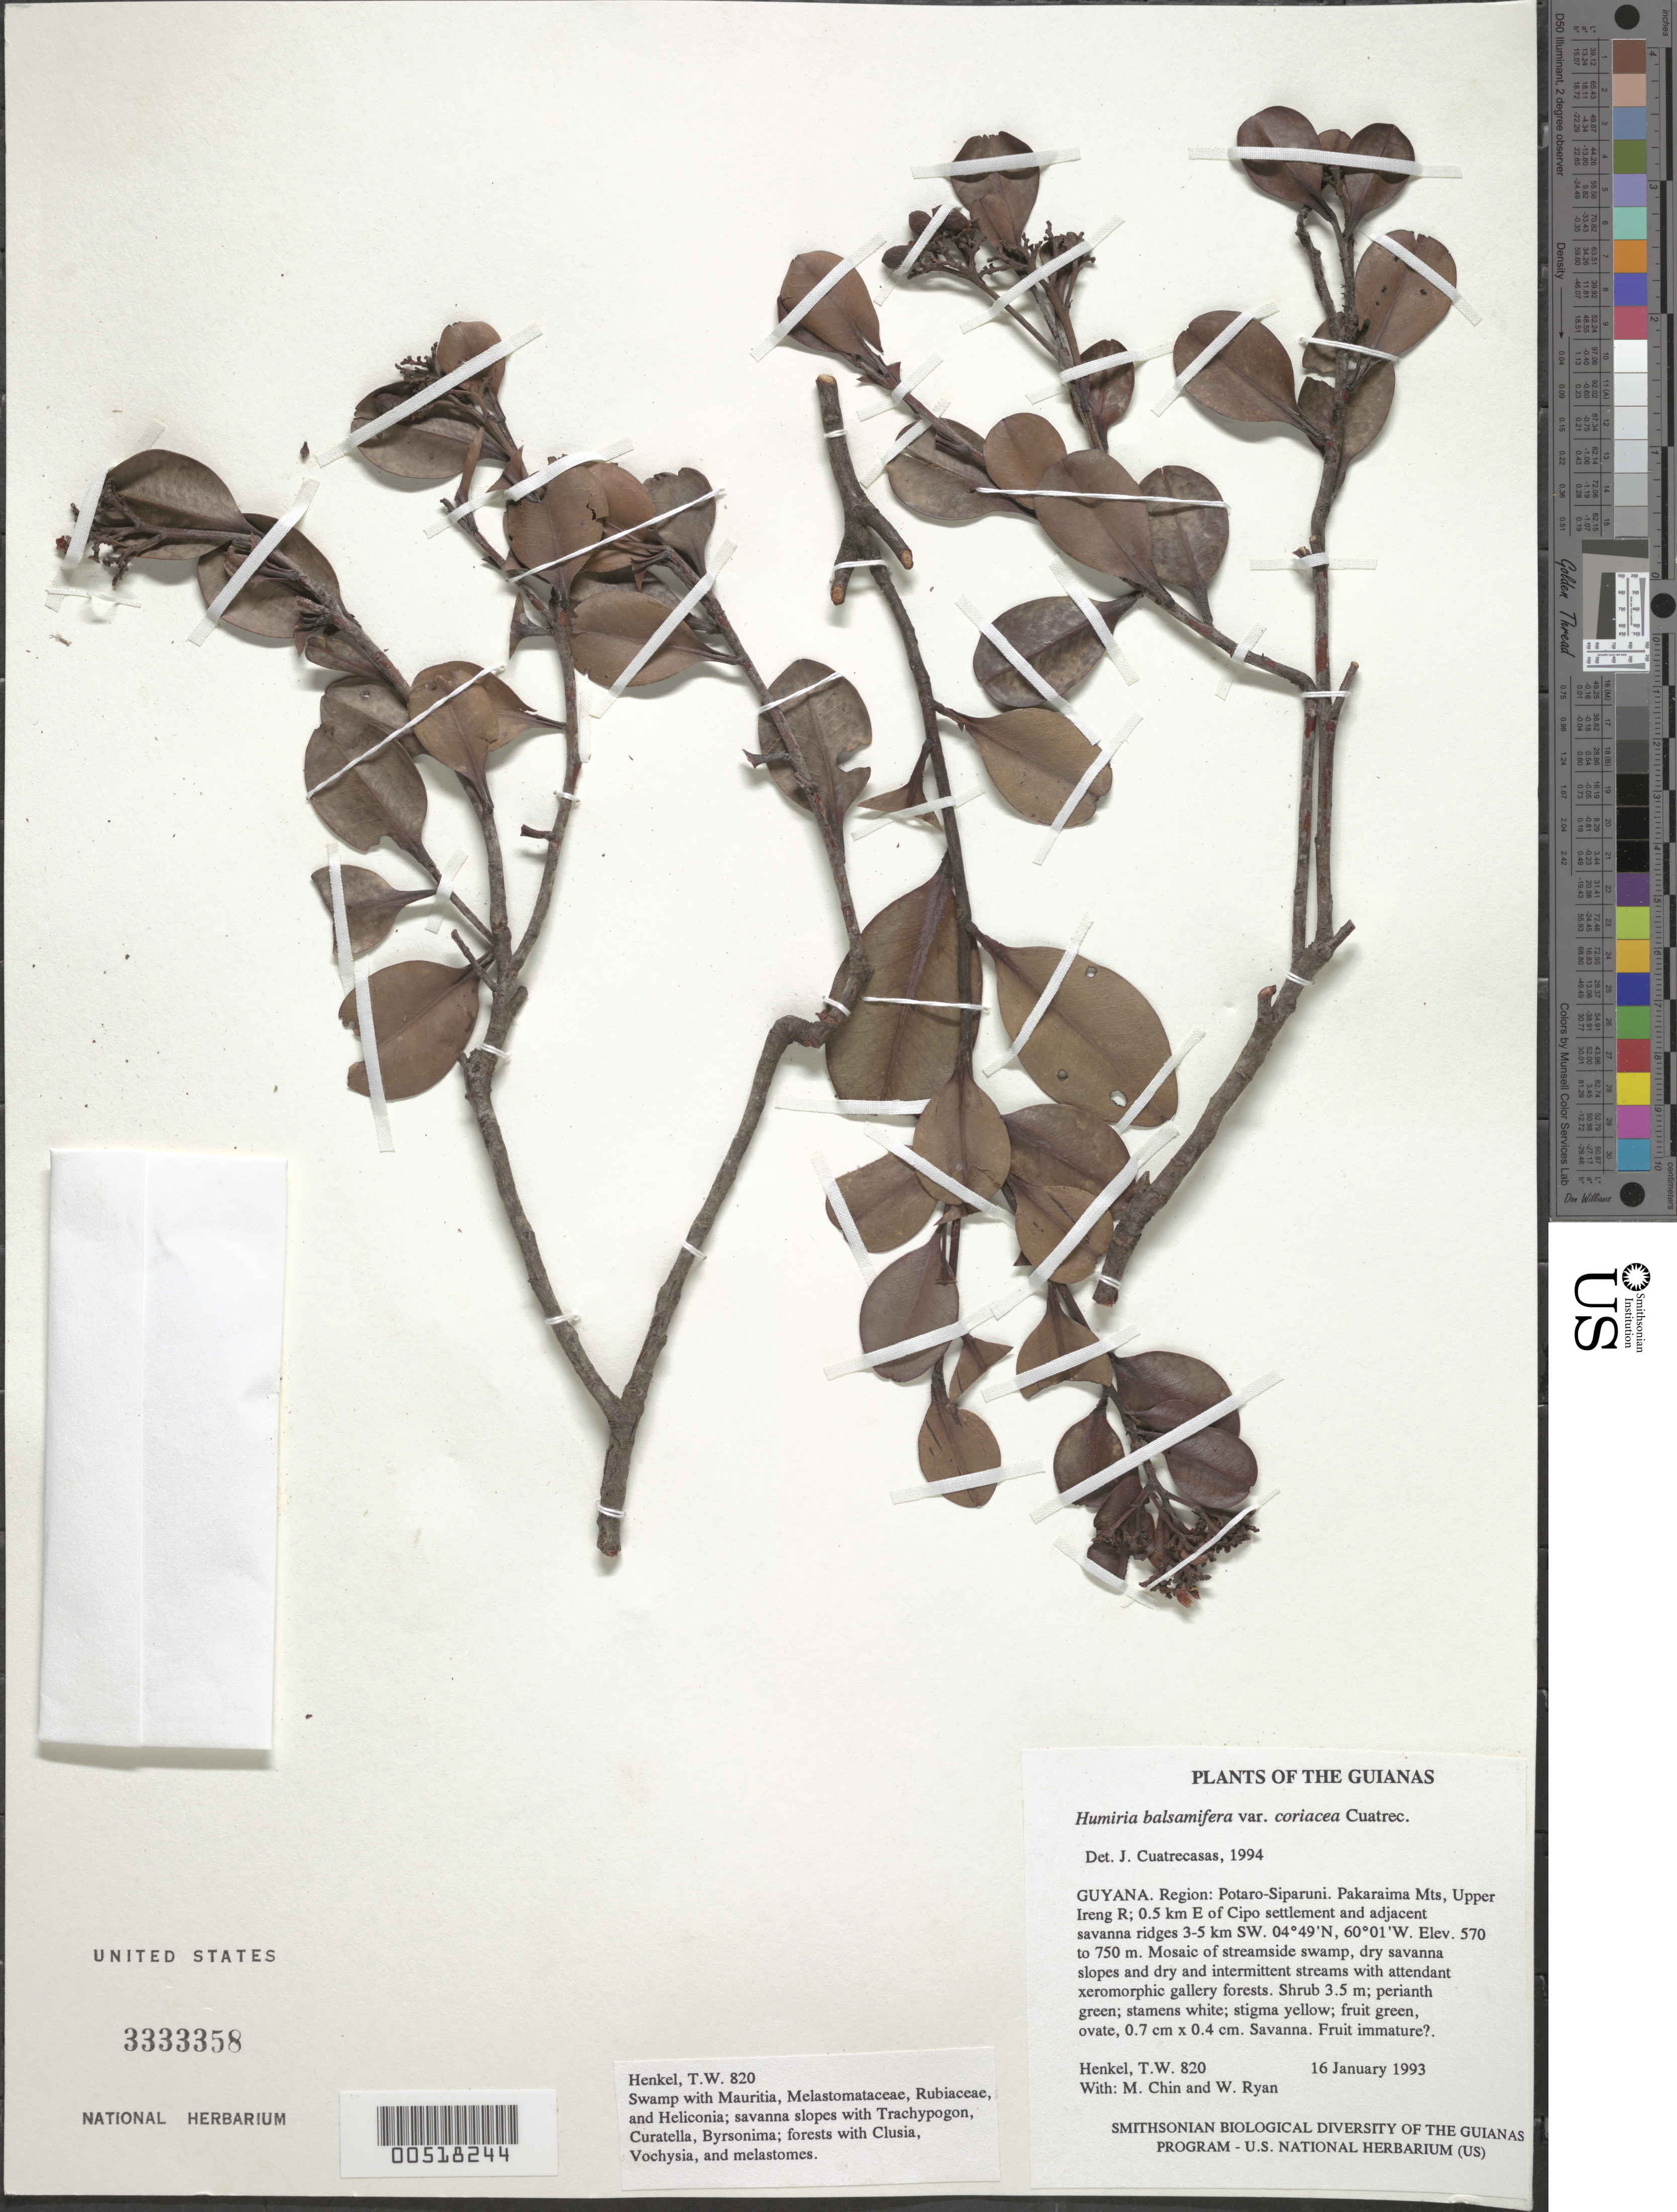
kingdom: Plantae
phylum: Tracheophyta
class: Magnoliopsida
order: Malpighiales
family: Humiriaceae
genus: Humiria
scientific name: Humiria balsamifera var. coriacea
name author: Cuatrec.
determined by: Cuatrecasas, J.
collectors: T. Henkel, M. Chin & W. Ryan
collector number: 820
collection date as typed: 16 January 1993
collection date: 1993-01-16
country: Guyana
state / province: Potaro-Siparuni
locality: Pakaraima Mts, Upper Ireng R; 0.5 km E of Cipo settlement and adjacent savanna ridges 3-5 km SW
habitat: Mosaic of streamside swamp, dry savanna slopes and dry and intermittent streams with attendant xeromorphic gallery forests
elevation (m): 570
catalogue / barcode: US 3333358